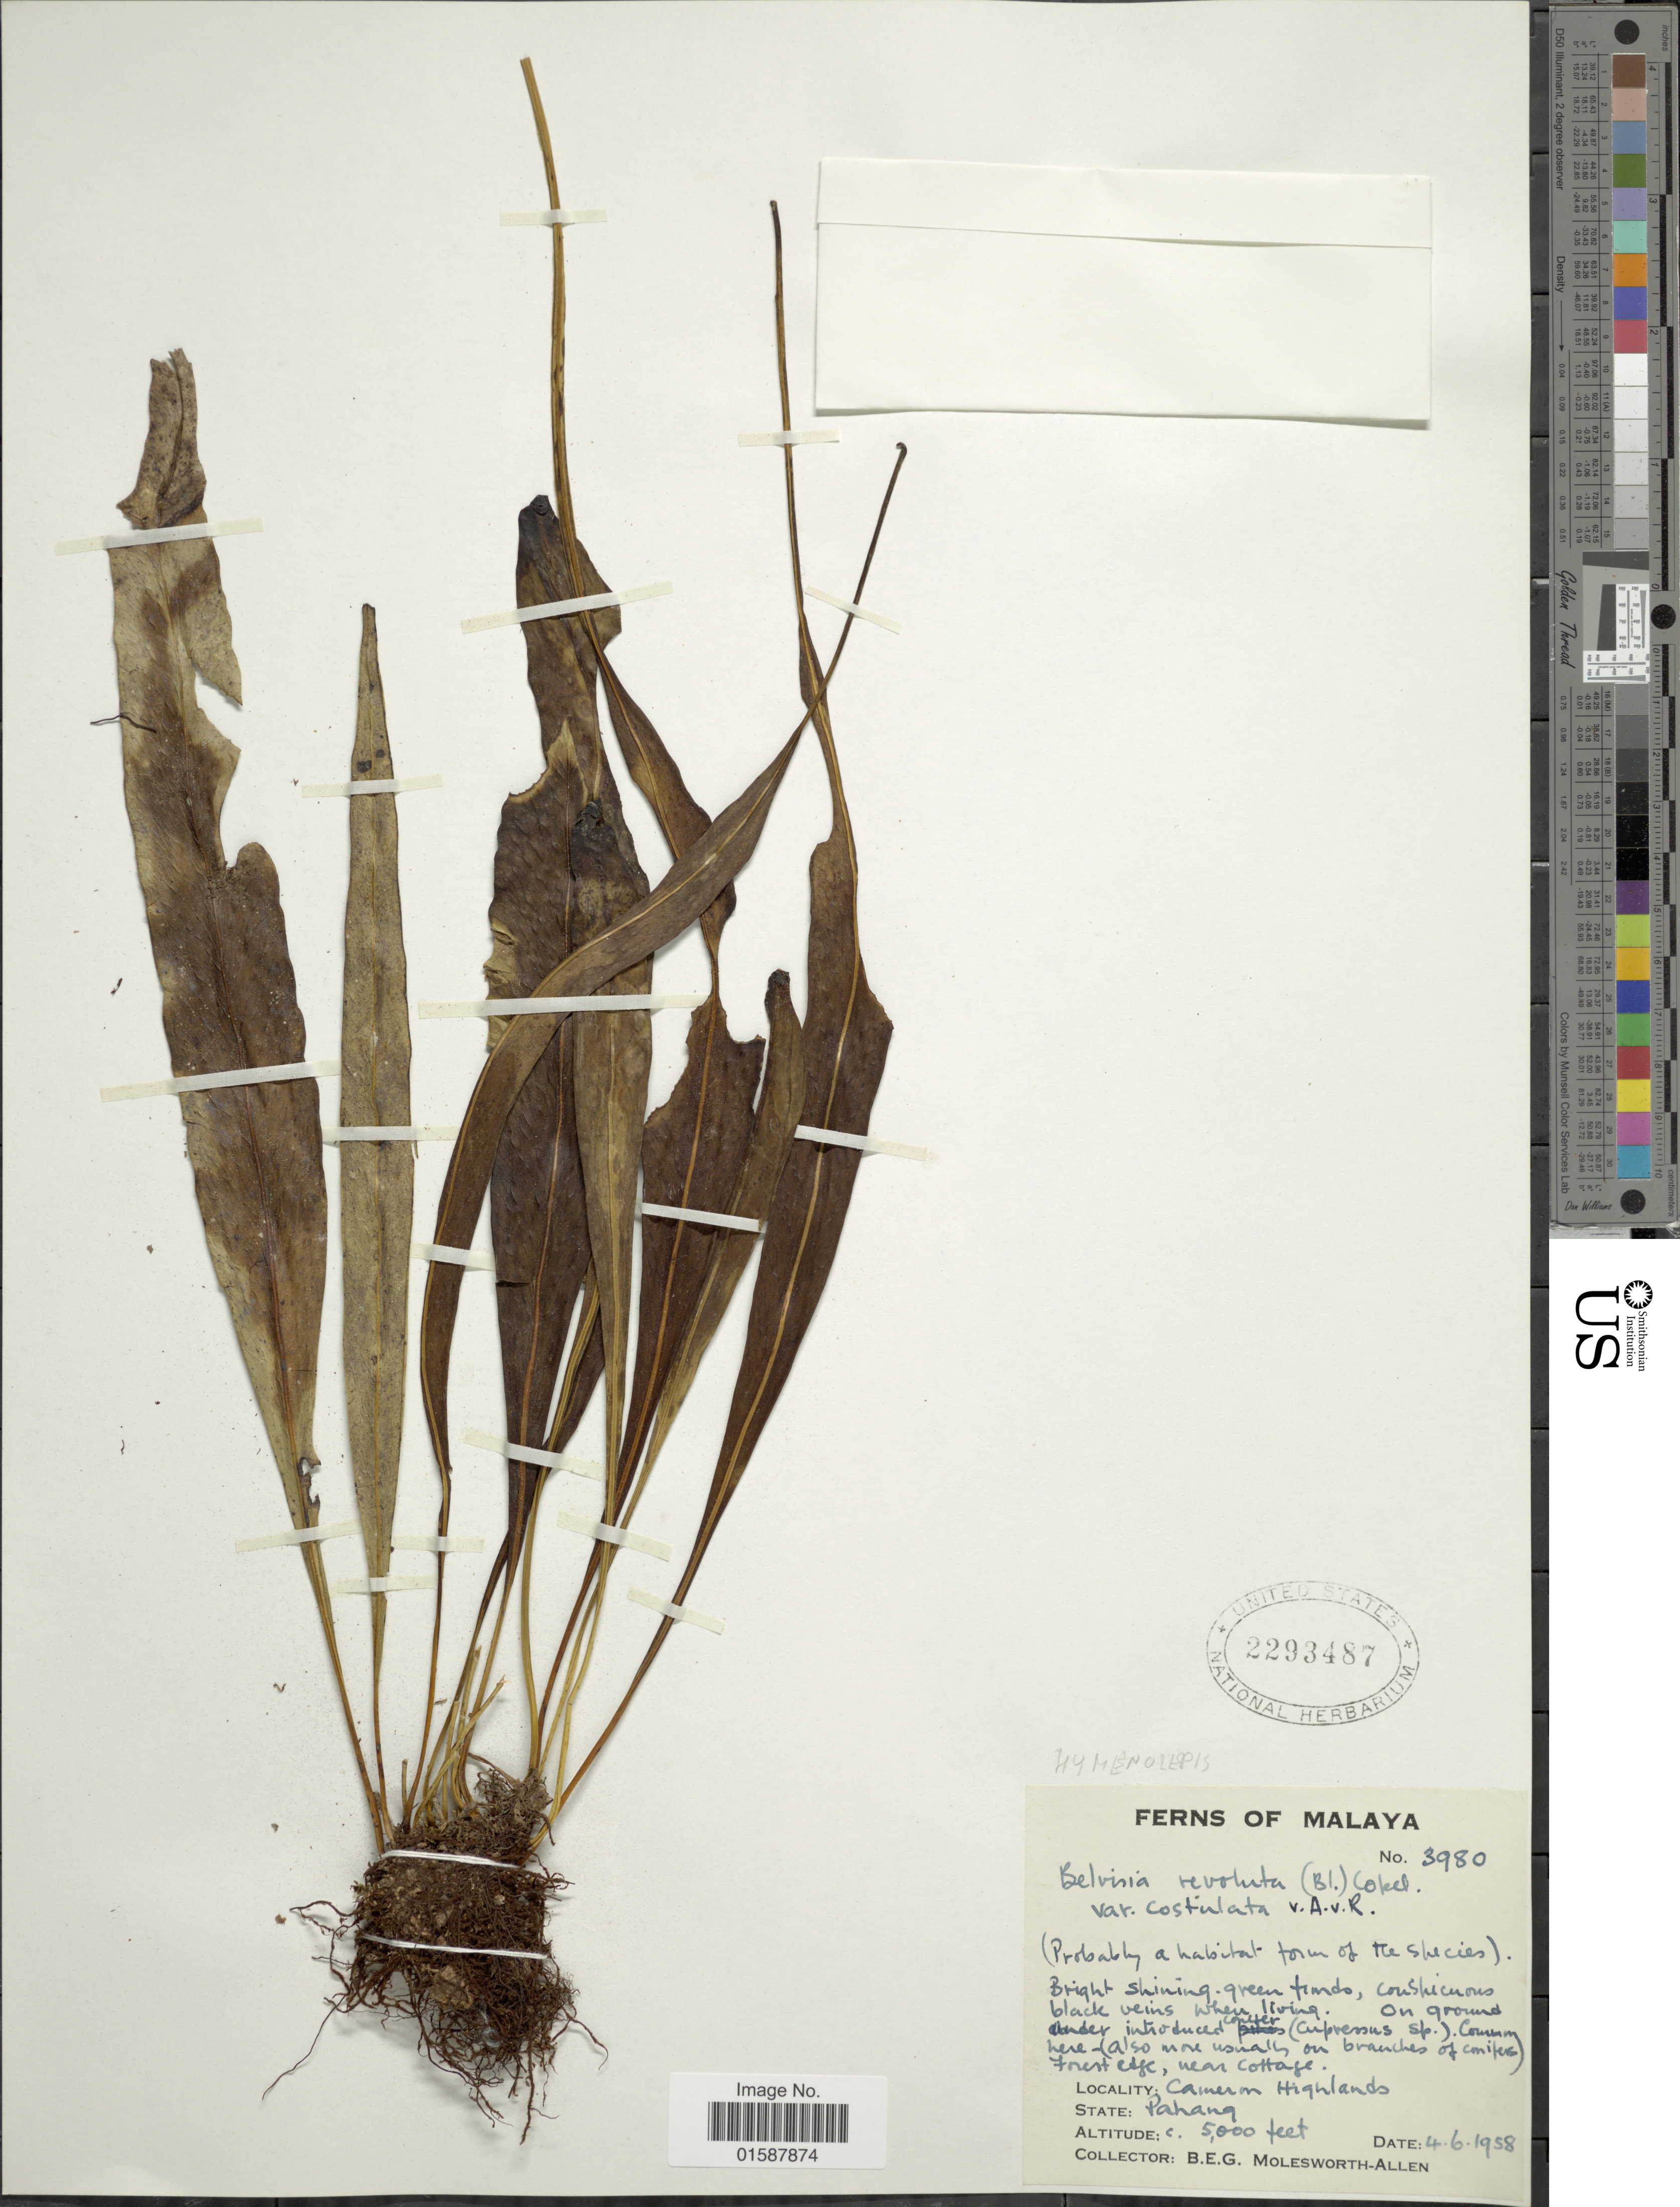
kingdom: Plantae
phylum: Tracheophyta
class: Polypodiopsida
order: Polypodiales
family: Polypodiaceae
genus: Lepisorus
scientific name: Lepisorus revoluta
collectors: B. E. G. Molesworth-Allen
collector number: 3980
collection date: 1958-06-04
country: Malaysia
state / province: Pahang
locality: Malaya. Cameron Highlands. Forest edge, near cottage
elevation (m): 1524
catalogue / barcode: US 2293487